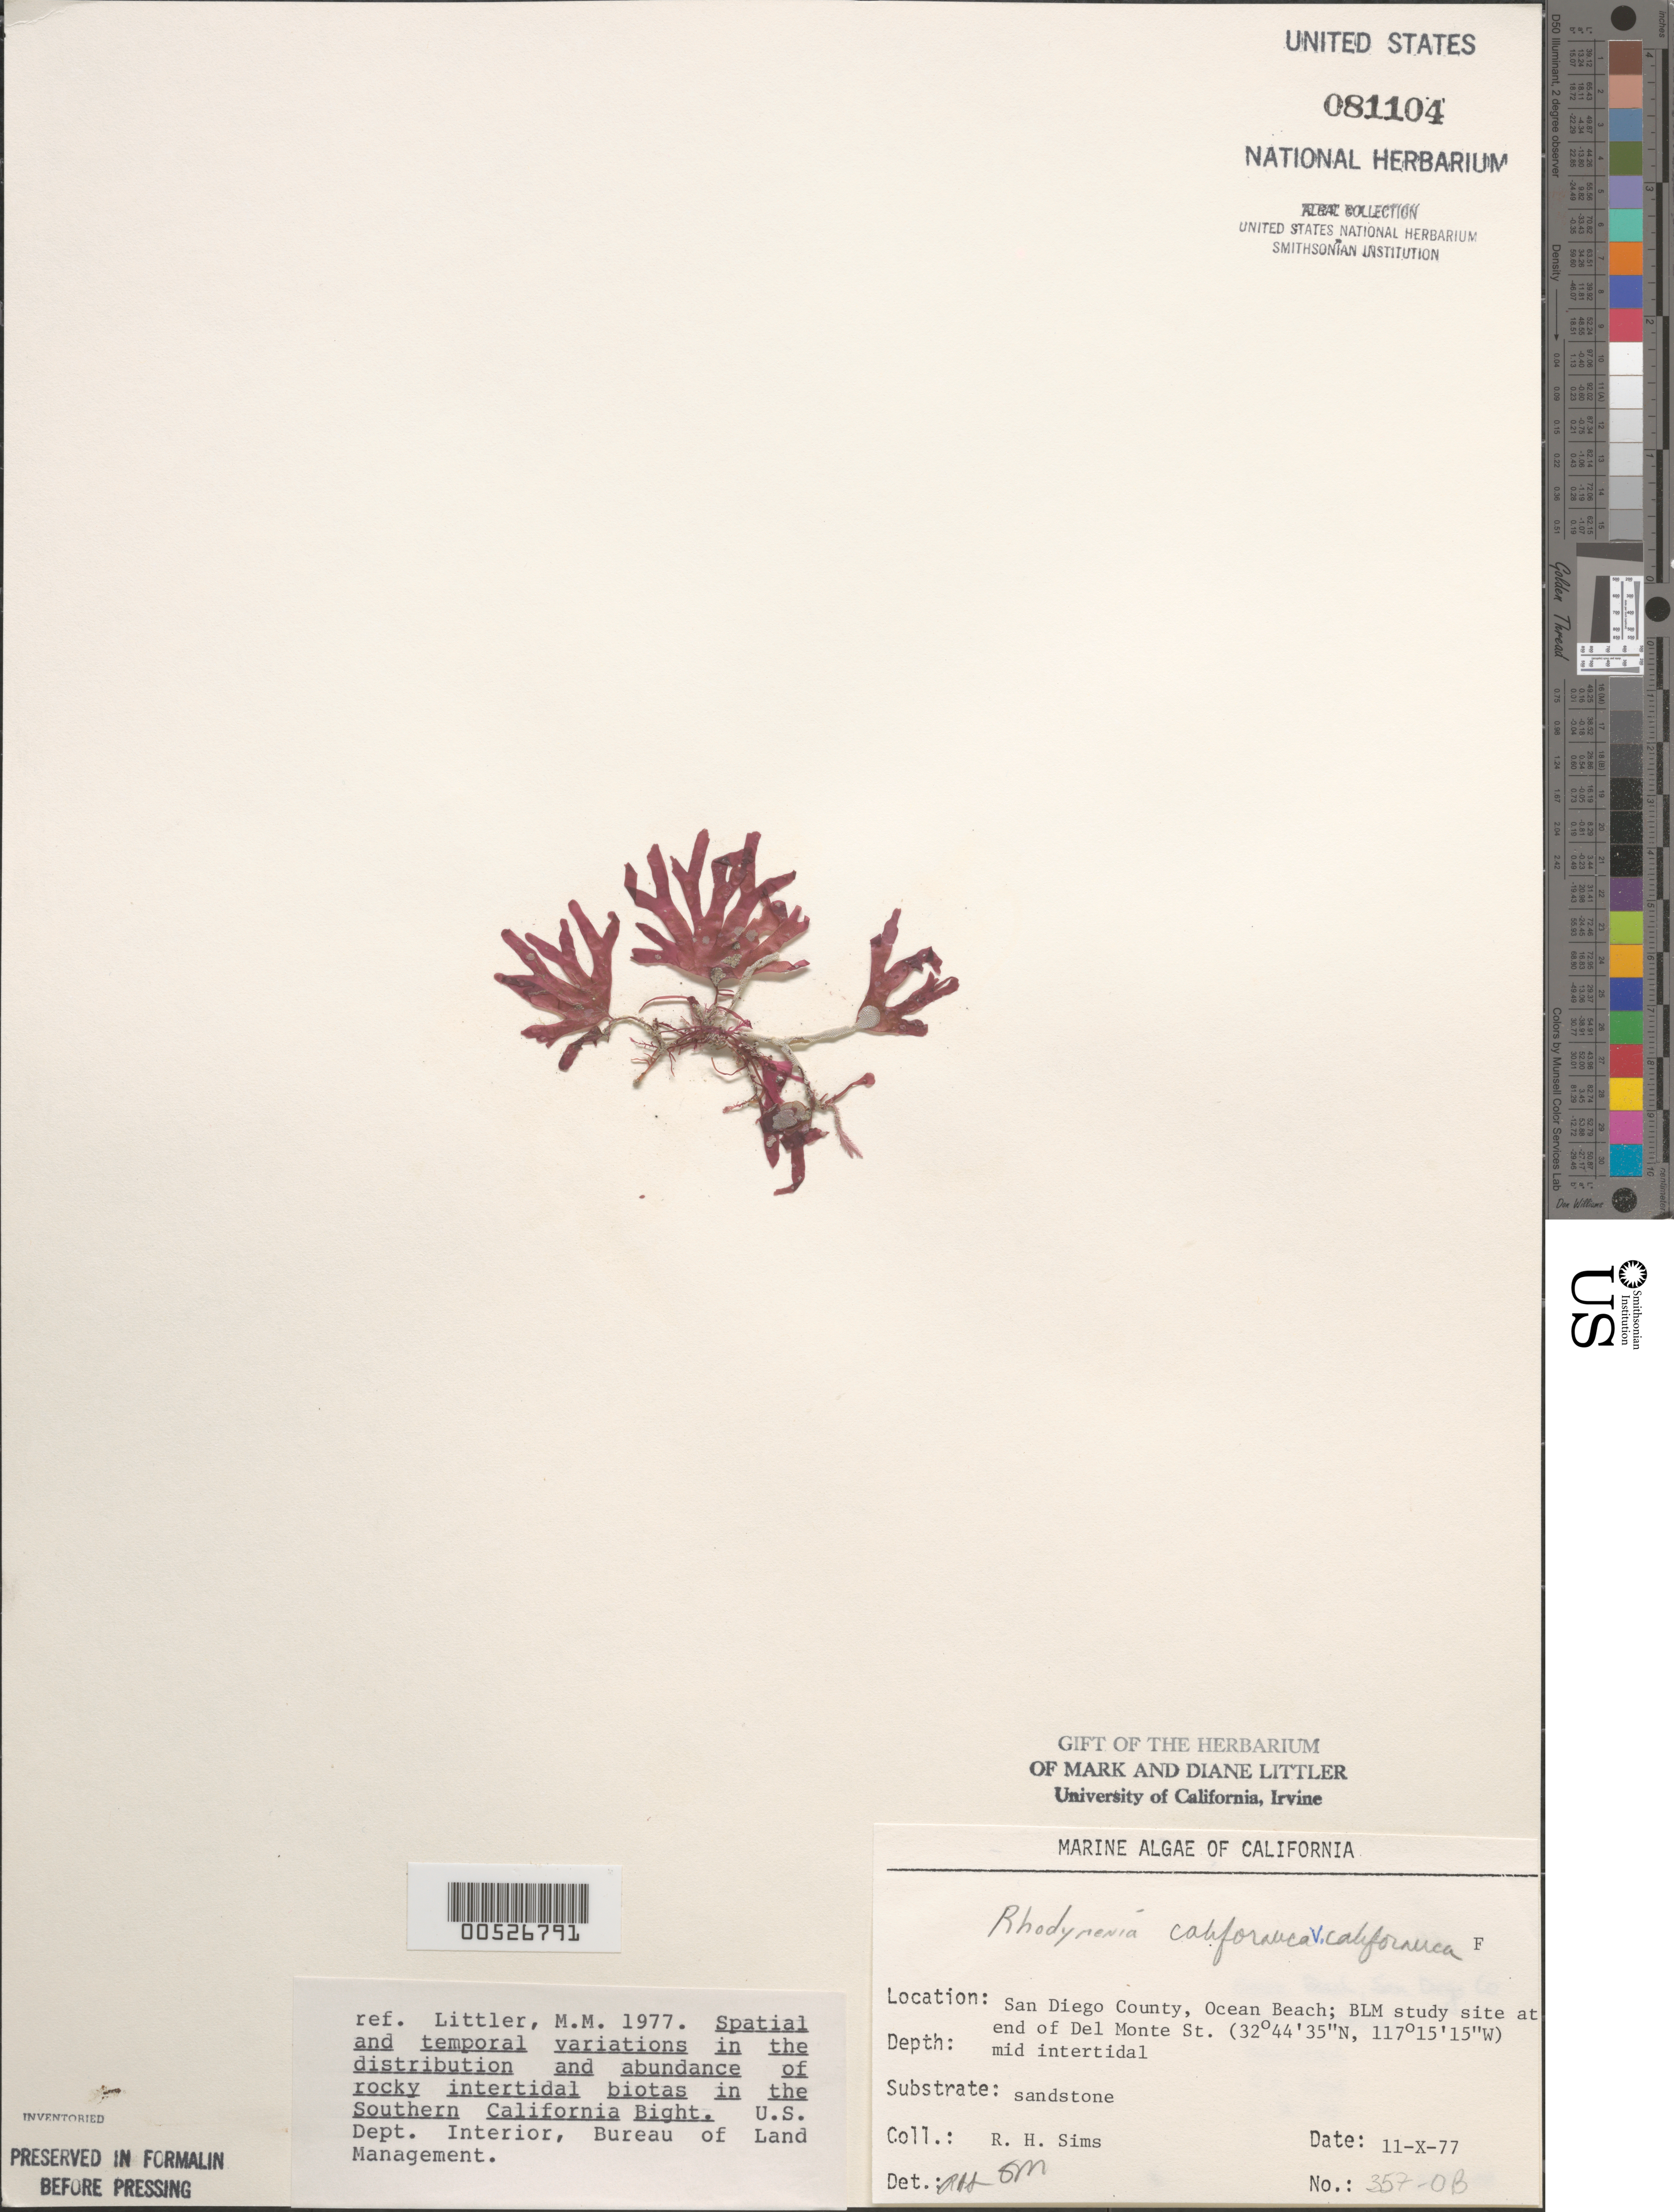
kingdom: Plantae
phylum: Rhodophyta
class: Florideophyceae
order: Rhodymeniales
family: Rhodymeniaceae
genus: Rhodymenia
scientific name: Rhodymenia californica var. californica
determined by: Sims, Robert H.; Murray, S. N.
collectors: R. H. Sims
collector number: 357-ob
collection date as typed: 11 Oct 1977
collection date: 1977-10-11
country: United States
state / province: California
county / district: San Diego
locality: End of Del Monte Street, Ocean Beach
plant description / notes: BLM-SOCALBIGHT Rocky Intertidal Survey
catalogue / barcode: US 81104